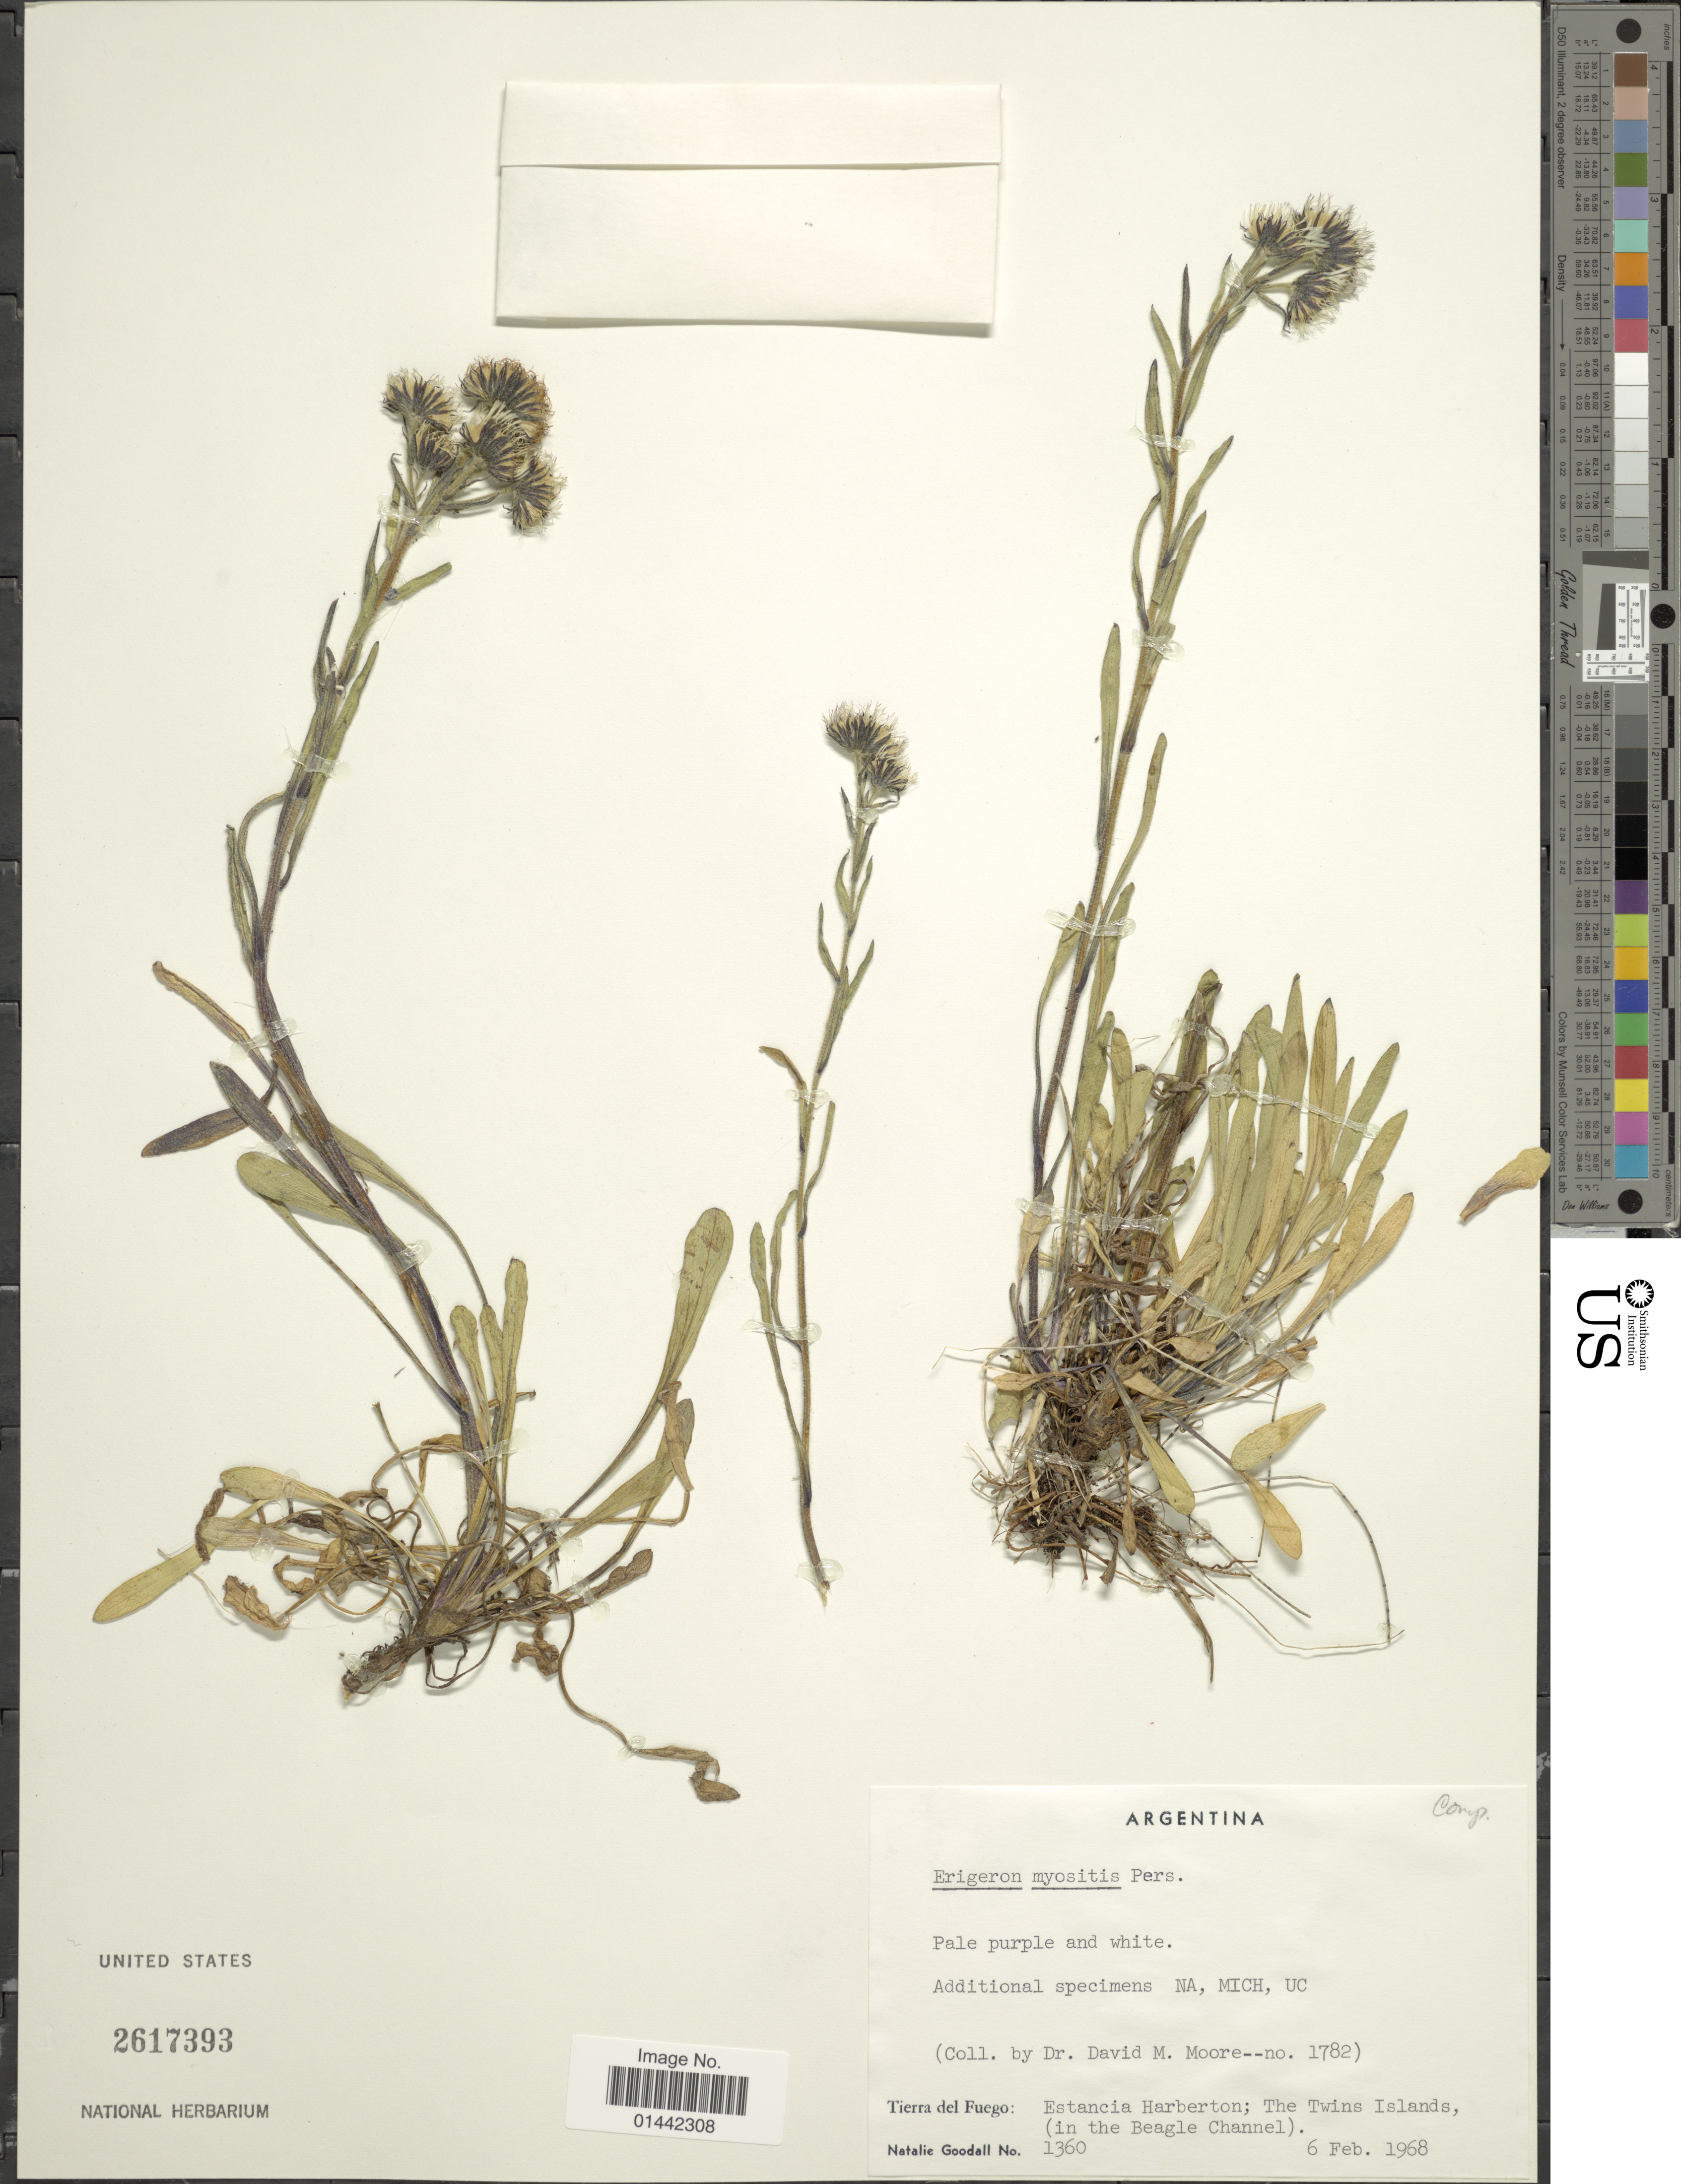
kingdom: Plantae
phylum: Tracheophyta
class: Magnoliopsida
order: Asterales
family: Asteraceae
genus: Erigeron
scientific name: Erigeron myosotis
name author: Pers.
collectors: D. Moore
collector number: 1360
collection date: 1968-02-06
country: Argentina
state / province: Tierra del Fuego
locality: Estancia Harberton; The Twins Islands, (in the Beagle Channel)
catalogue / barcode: US 2617393